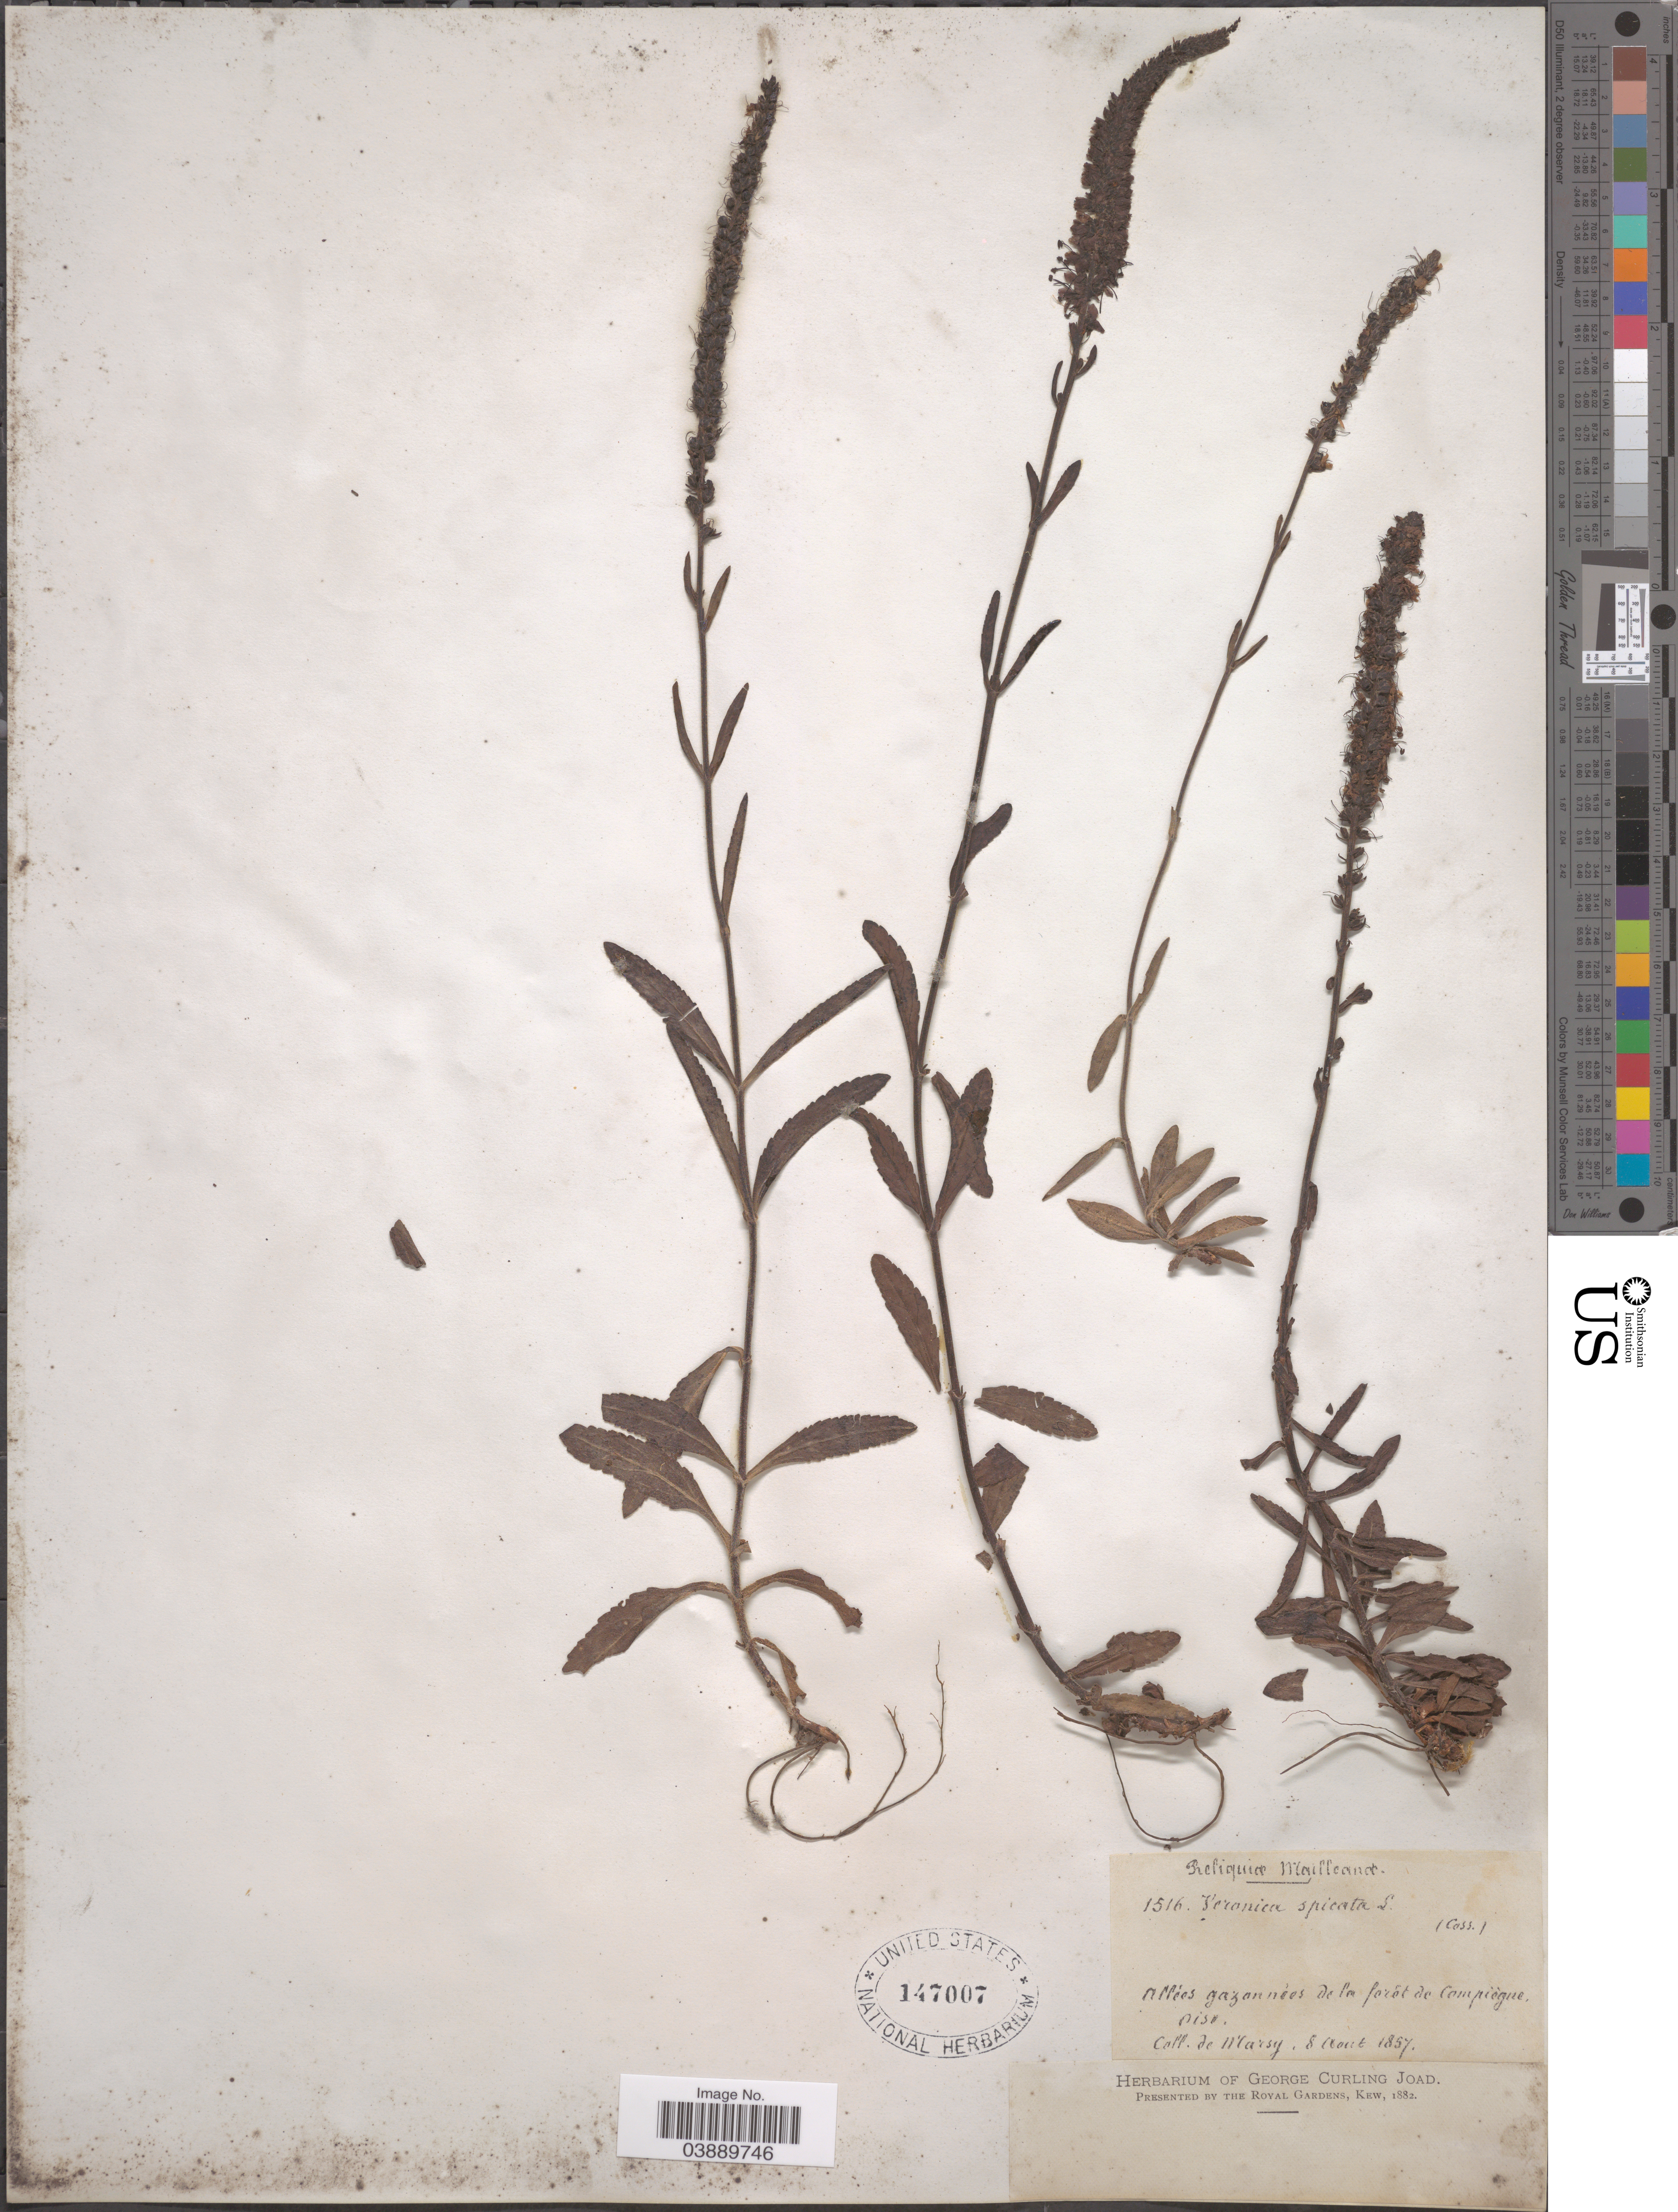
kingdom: Plantae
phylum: Tracheophyta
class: Magnoliopsida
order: Lamiales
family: Plantaginaceae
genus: Veronica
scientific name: Veronica spicata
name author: L.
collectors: de Marsy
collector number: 1516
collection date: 1857-08-08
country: France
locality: Reliquiæ Mailleand. Allées gazannées de la forêt de Campiègne, Oise.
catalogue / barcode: US 147007